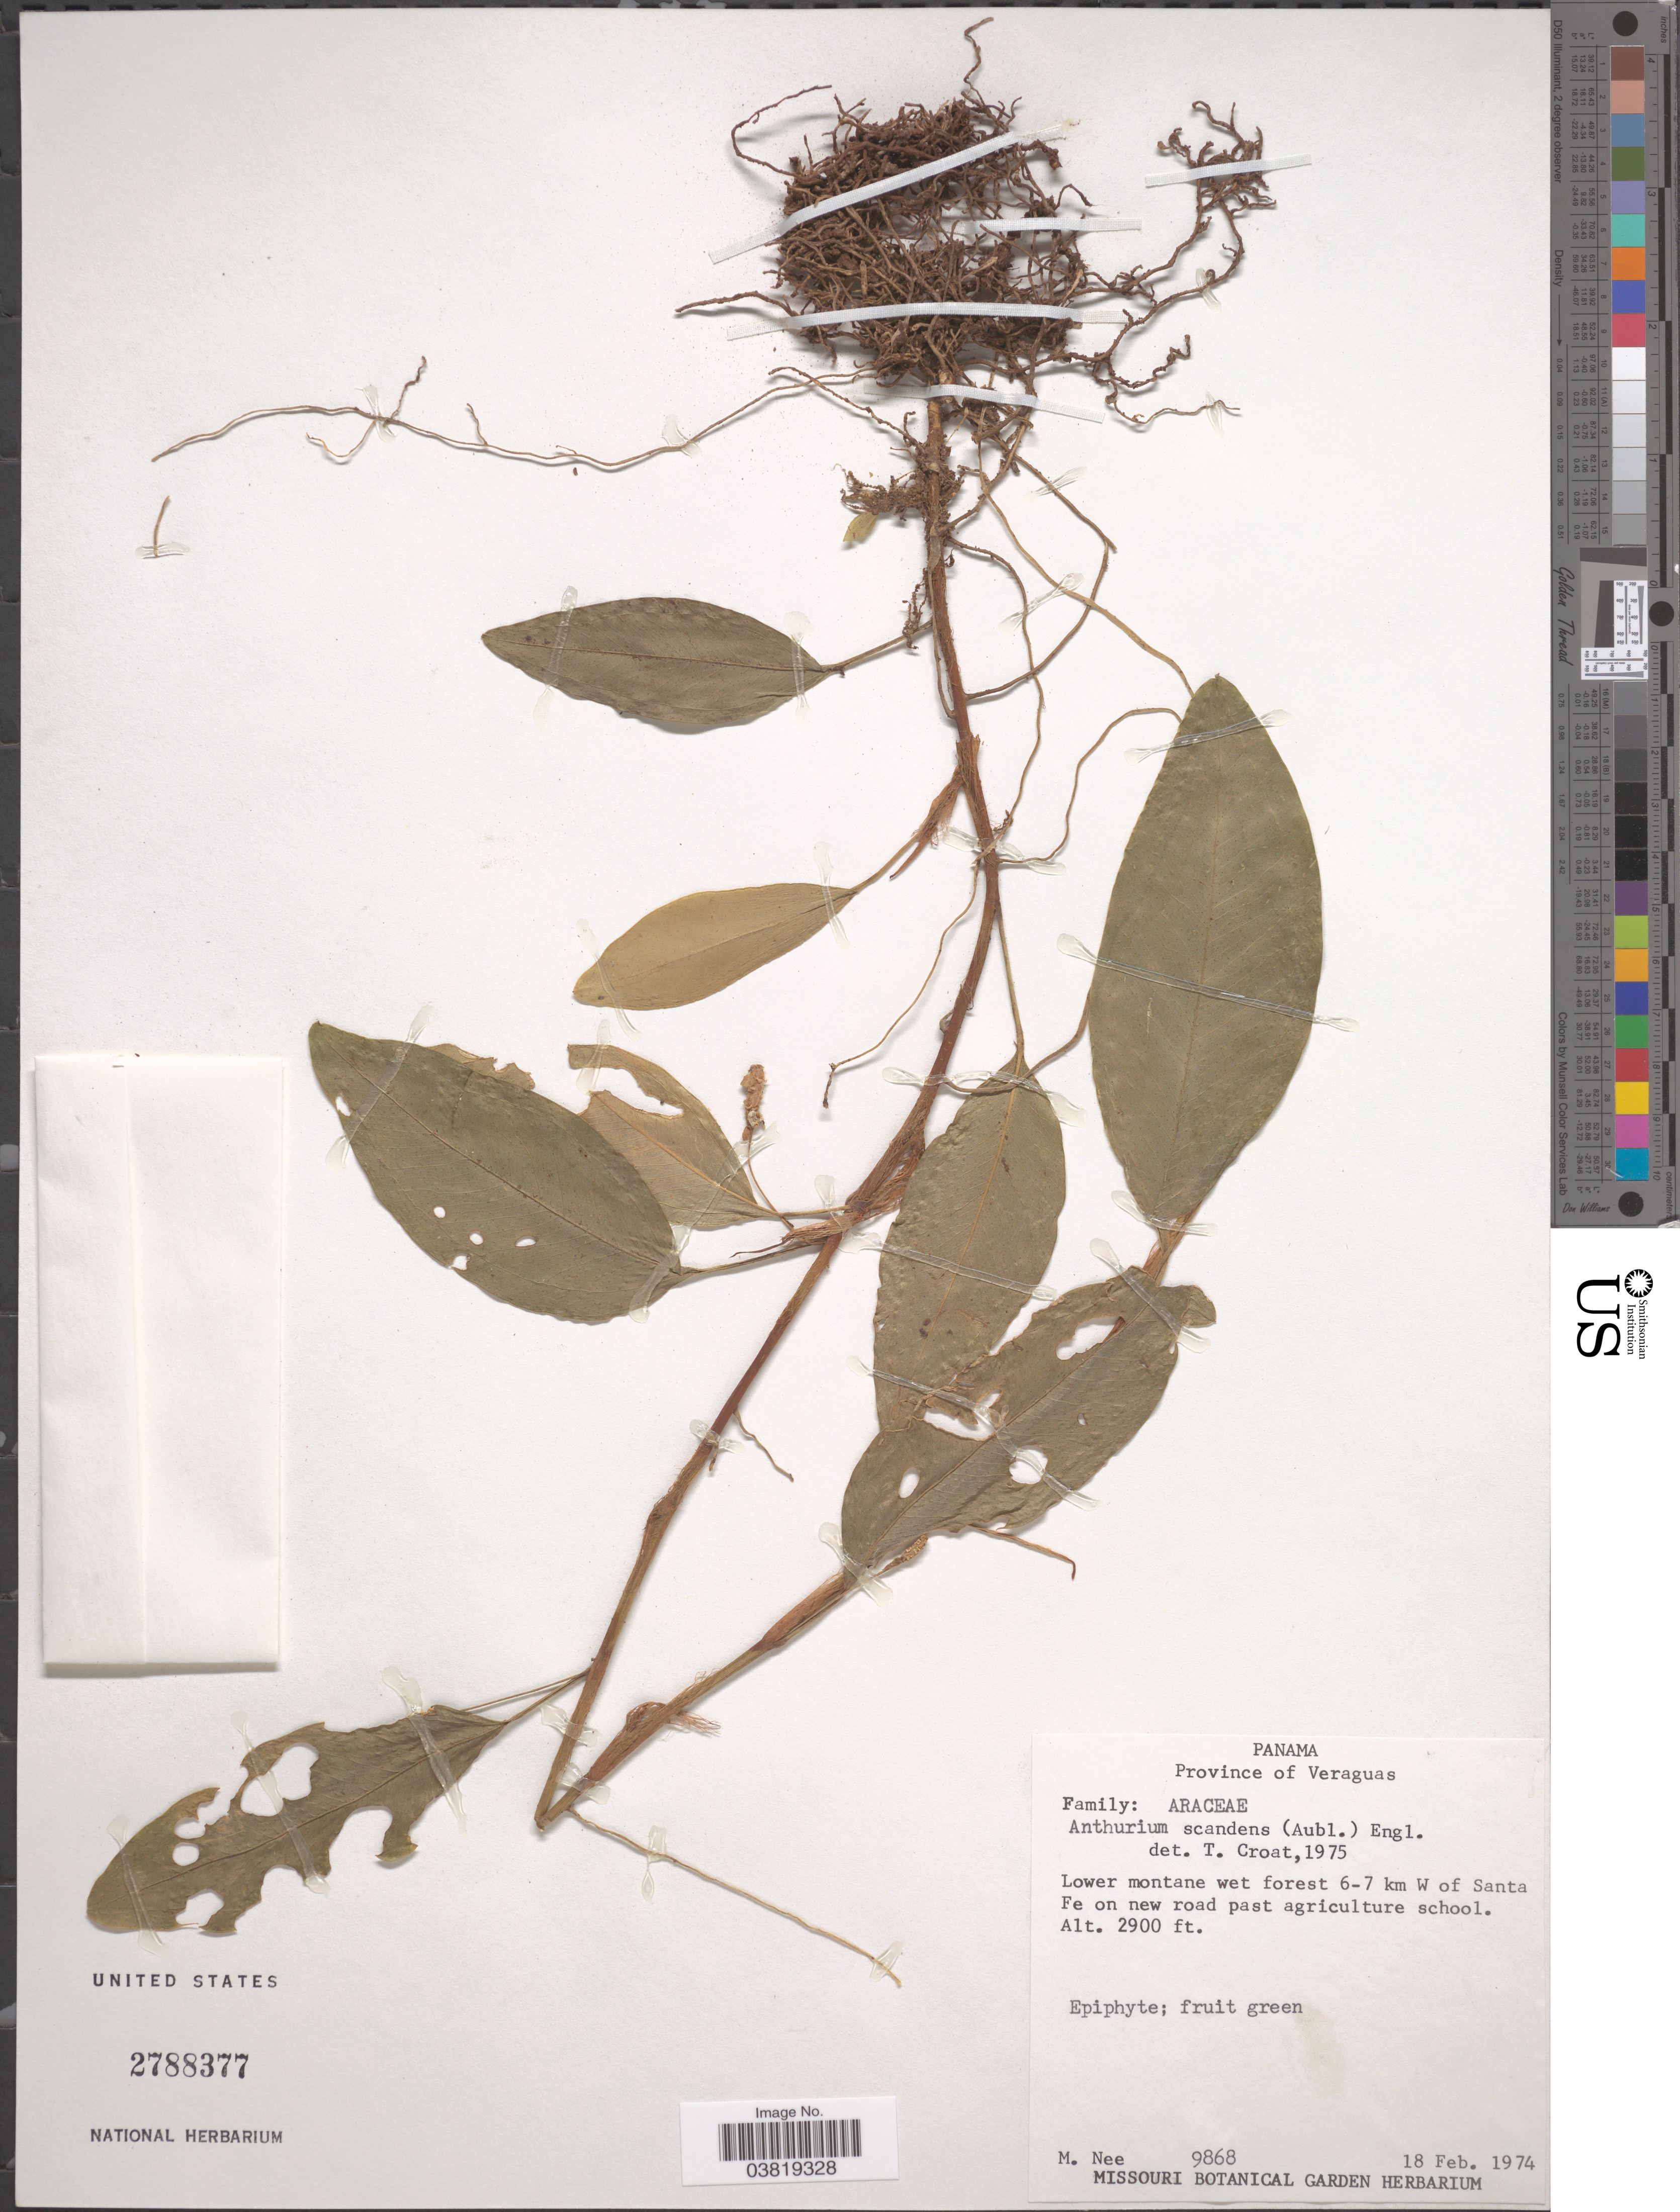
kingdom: Plantae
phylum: Tracheophyta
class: Liliopsida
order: Alismatales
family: Araceae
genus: Anthurium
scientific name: Anthurium scandens var. scandens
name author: (Aubl.) Engl.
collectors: M. Nee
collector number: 9868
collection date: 1974-02-18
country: Panama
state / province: Veraguas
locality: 6-7 km W of Santa Fe on new road past agriculture school.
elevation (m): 884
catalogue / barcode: US 2788377